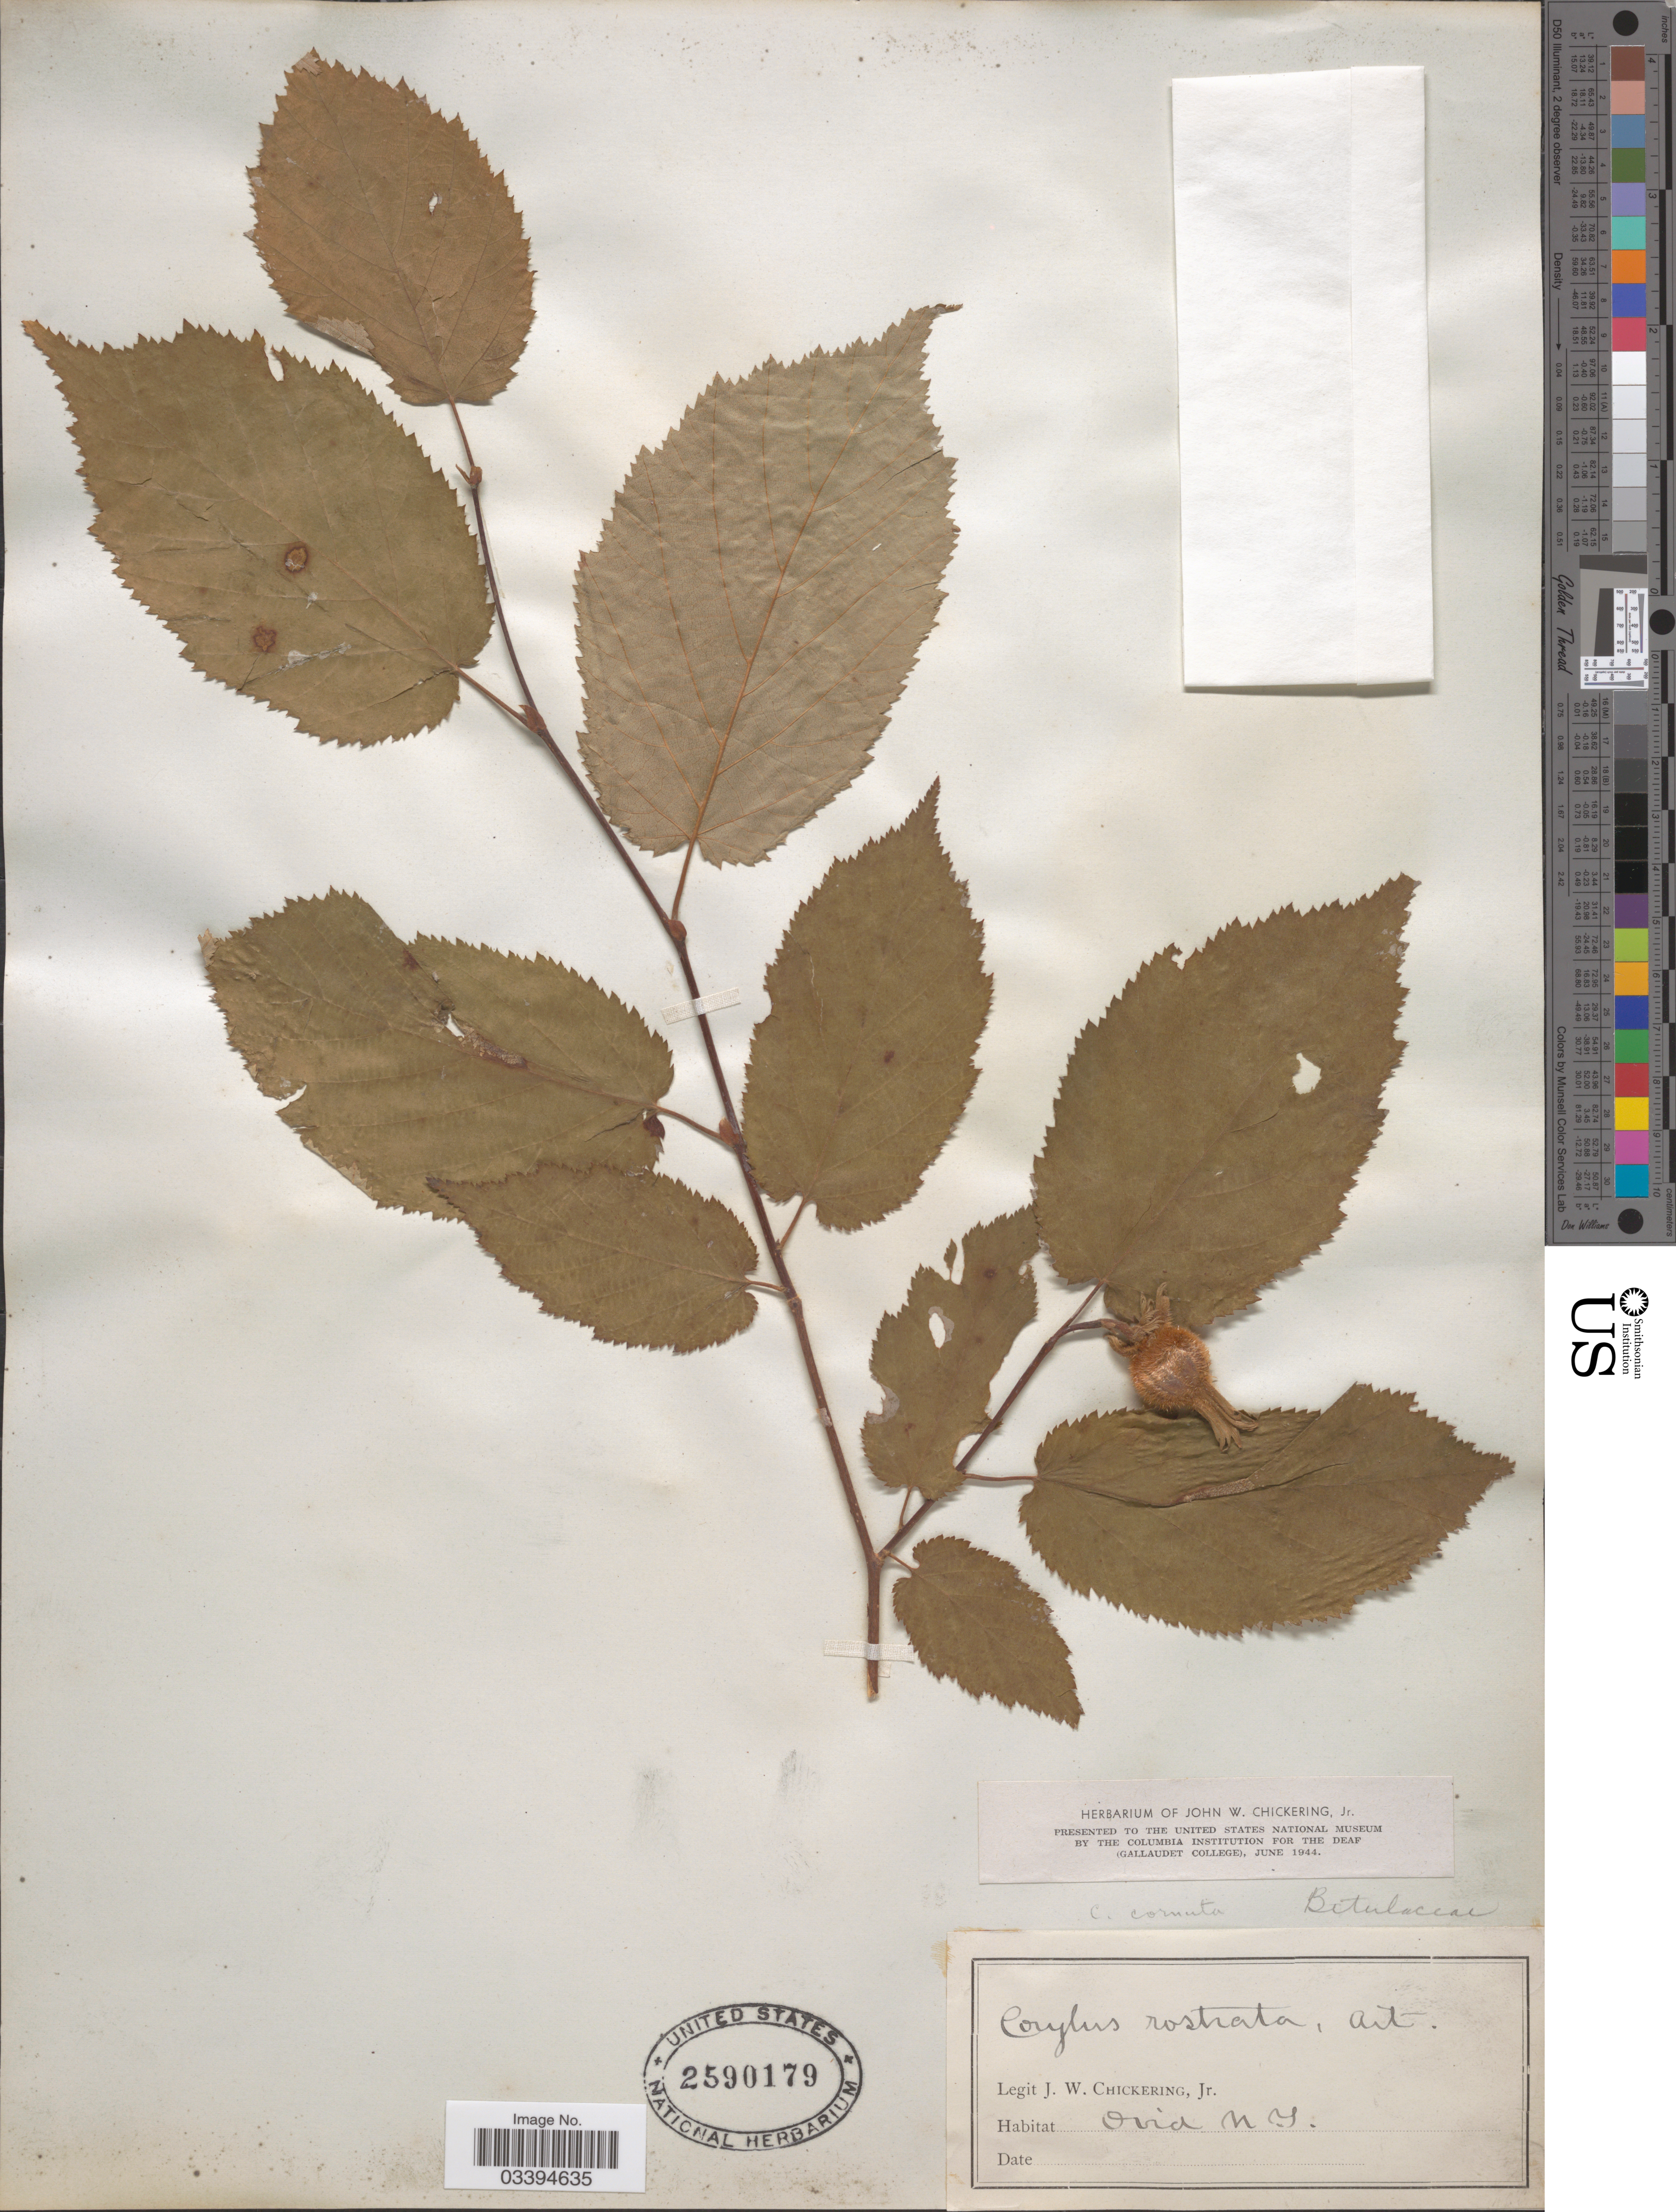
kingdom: Plantae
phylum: Tracheophyta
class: Magnoliopsida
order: Fagales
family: Betulaceae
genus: Corylus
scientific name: Corylus cornuta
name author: Marshall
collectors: J. W. Chickering Jr.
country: United States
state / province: New York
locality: Ovid.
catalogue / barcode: US 2590179